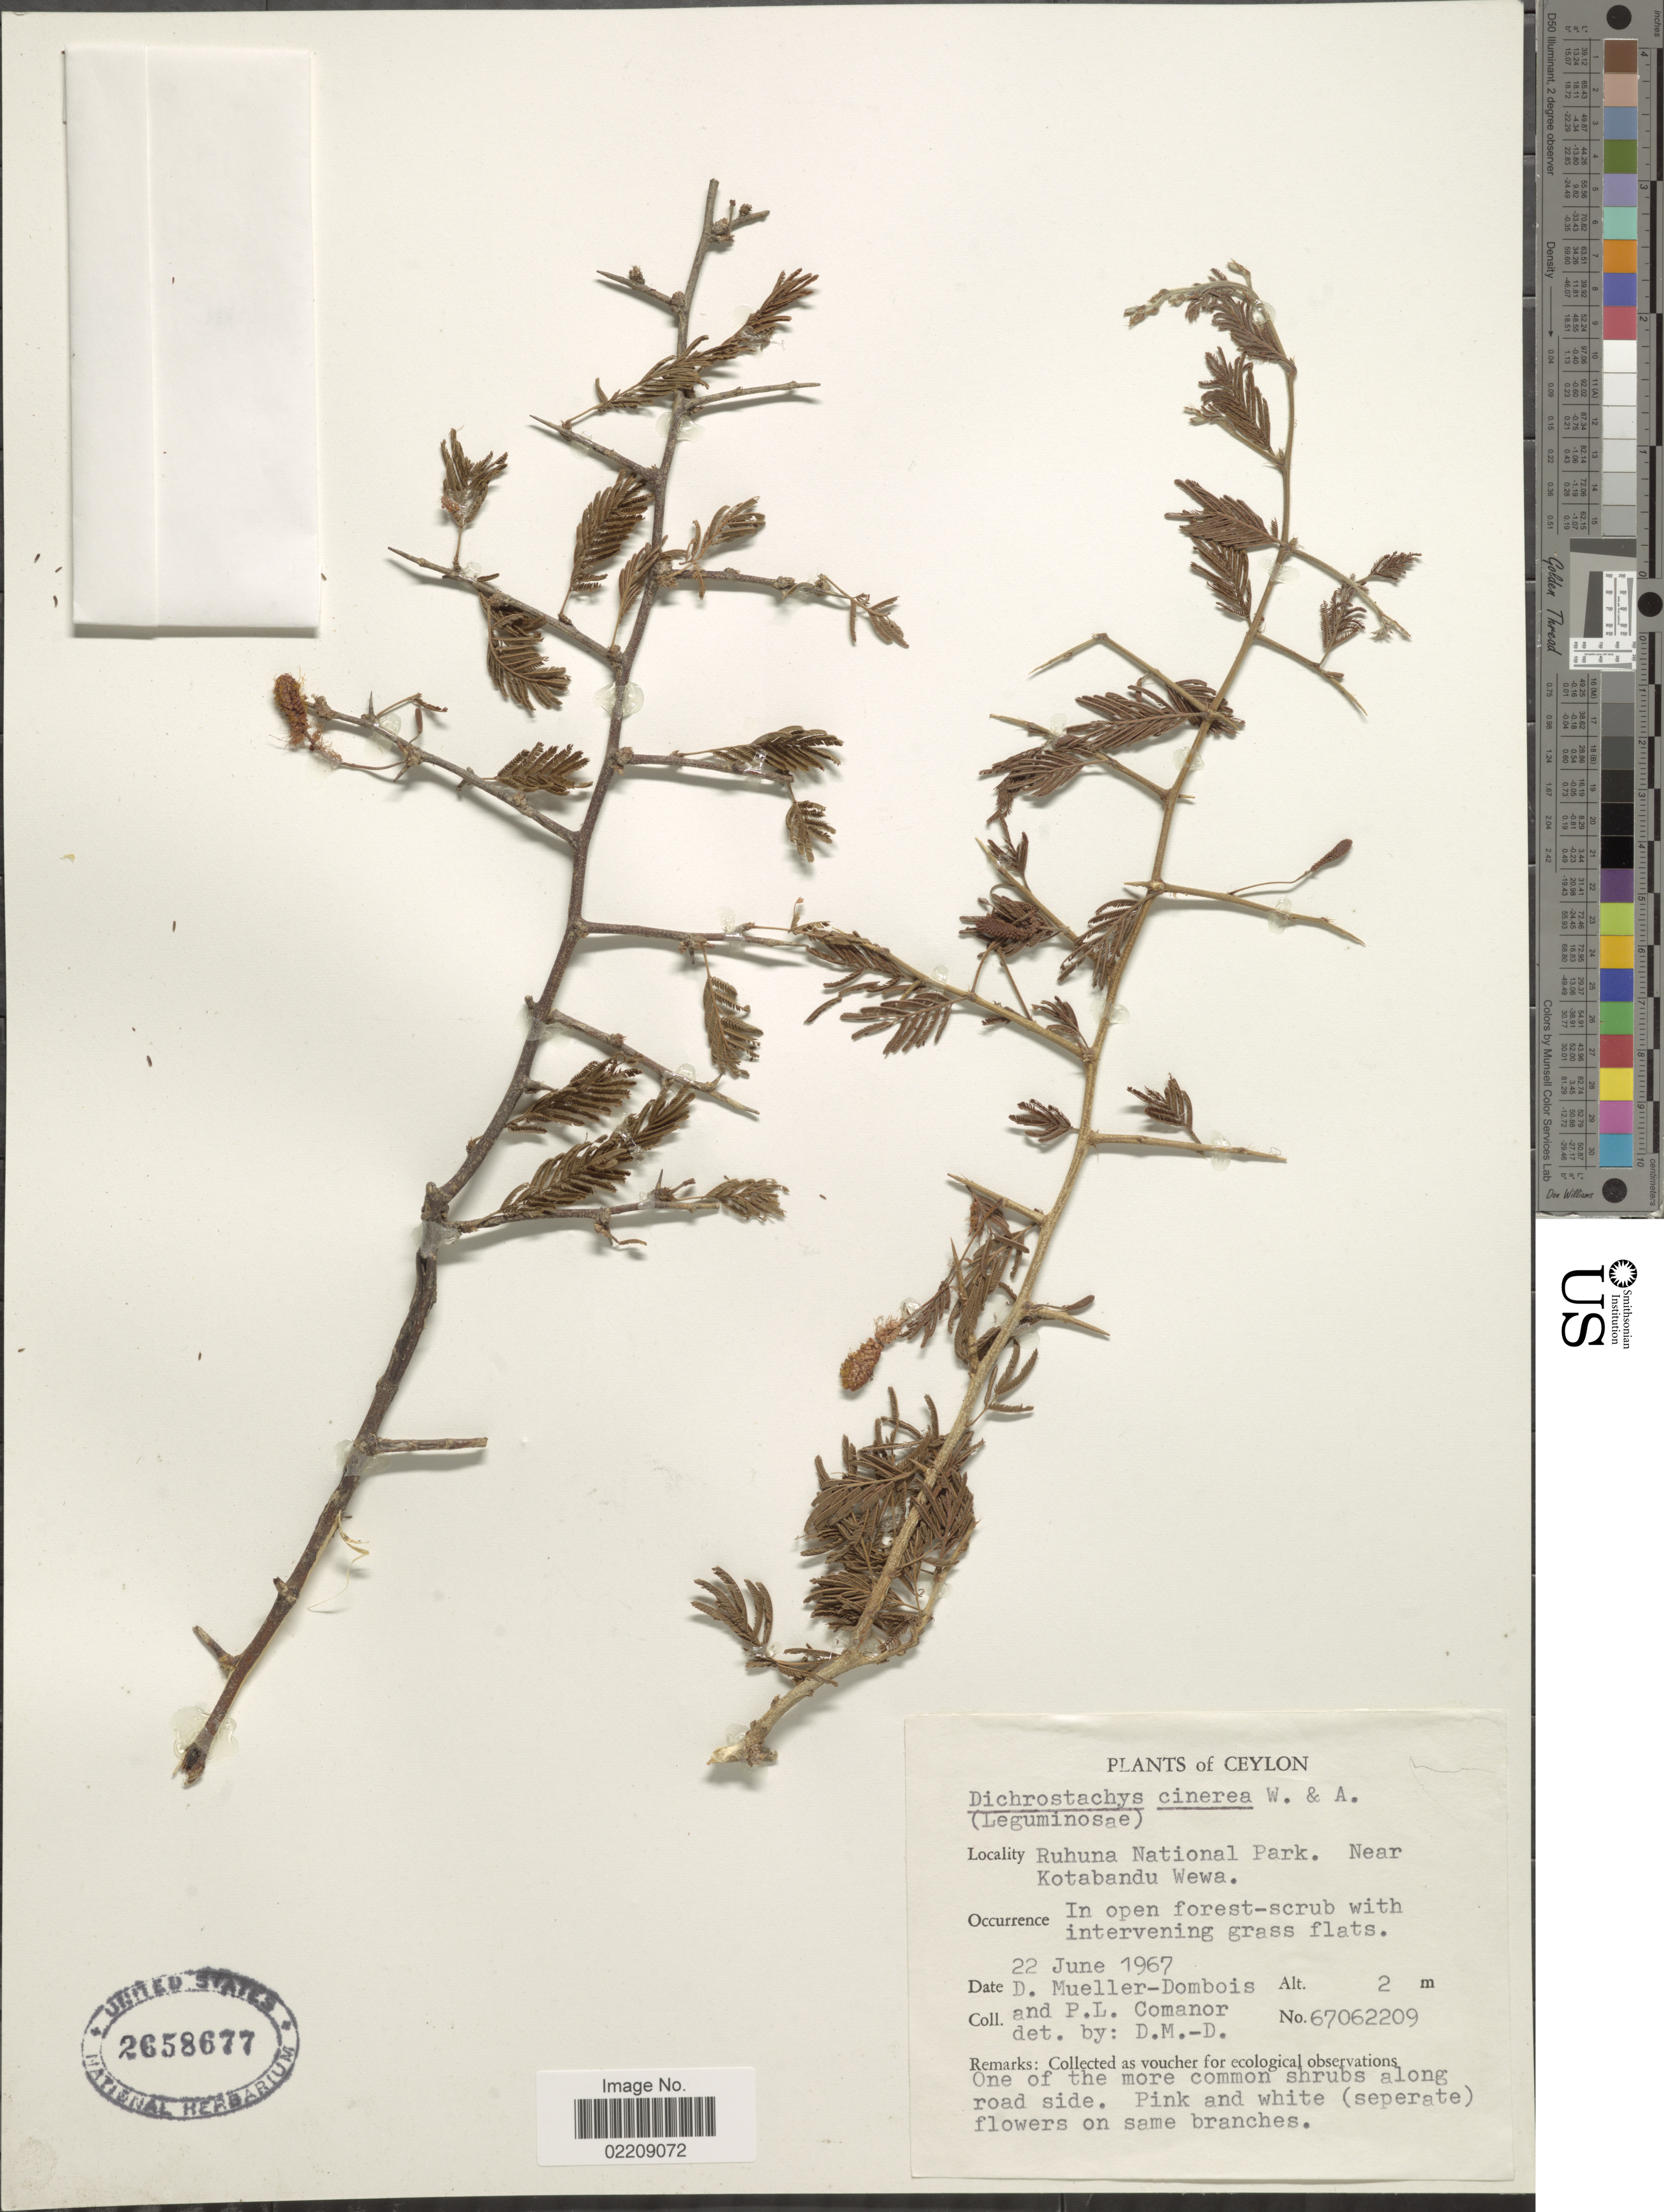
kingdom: Plantae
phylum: Tracheophyta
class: Magnoliopsida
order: Fabales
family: Fabaceae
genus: Dichrostachys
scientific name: Dichrostachys cinerea R. Vig., nom. illeg.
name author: R. Vig.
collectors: D. Mueller-Dombois & P. Comanor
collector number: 67062209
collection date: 1967-06-22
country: Sri Lanka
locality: Ceylon, Ruhuna National Park, Near Kotabandu Wewa,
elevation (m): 2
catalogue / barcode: US 2658677